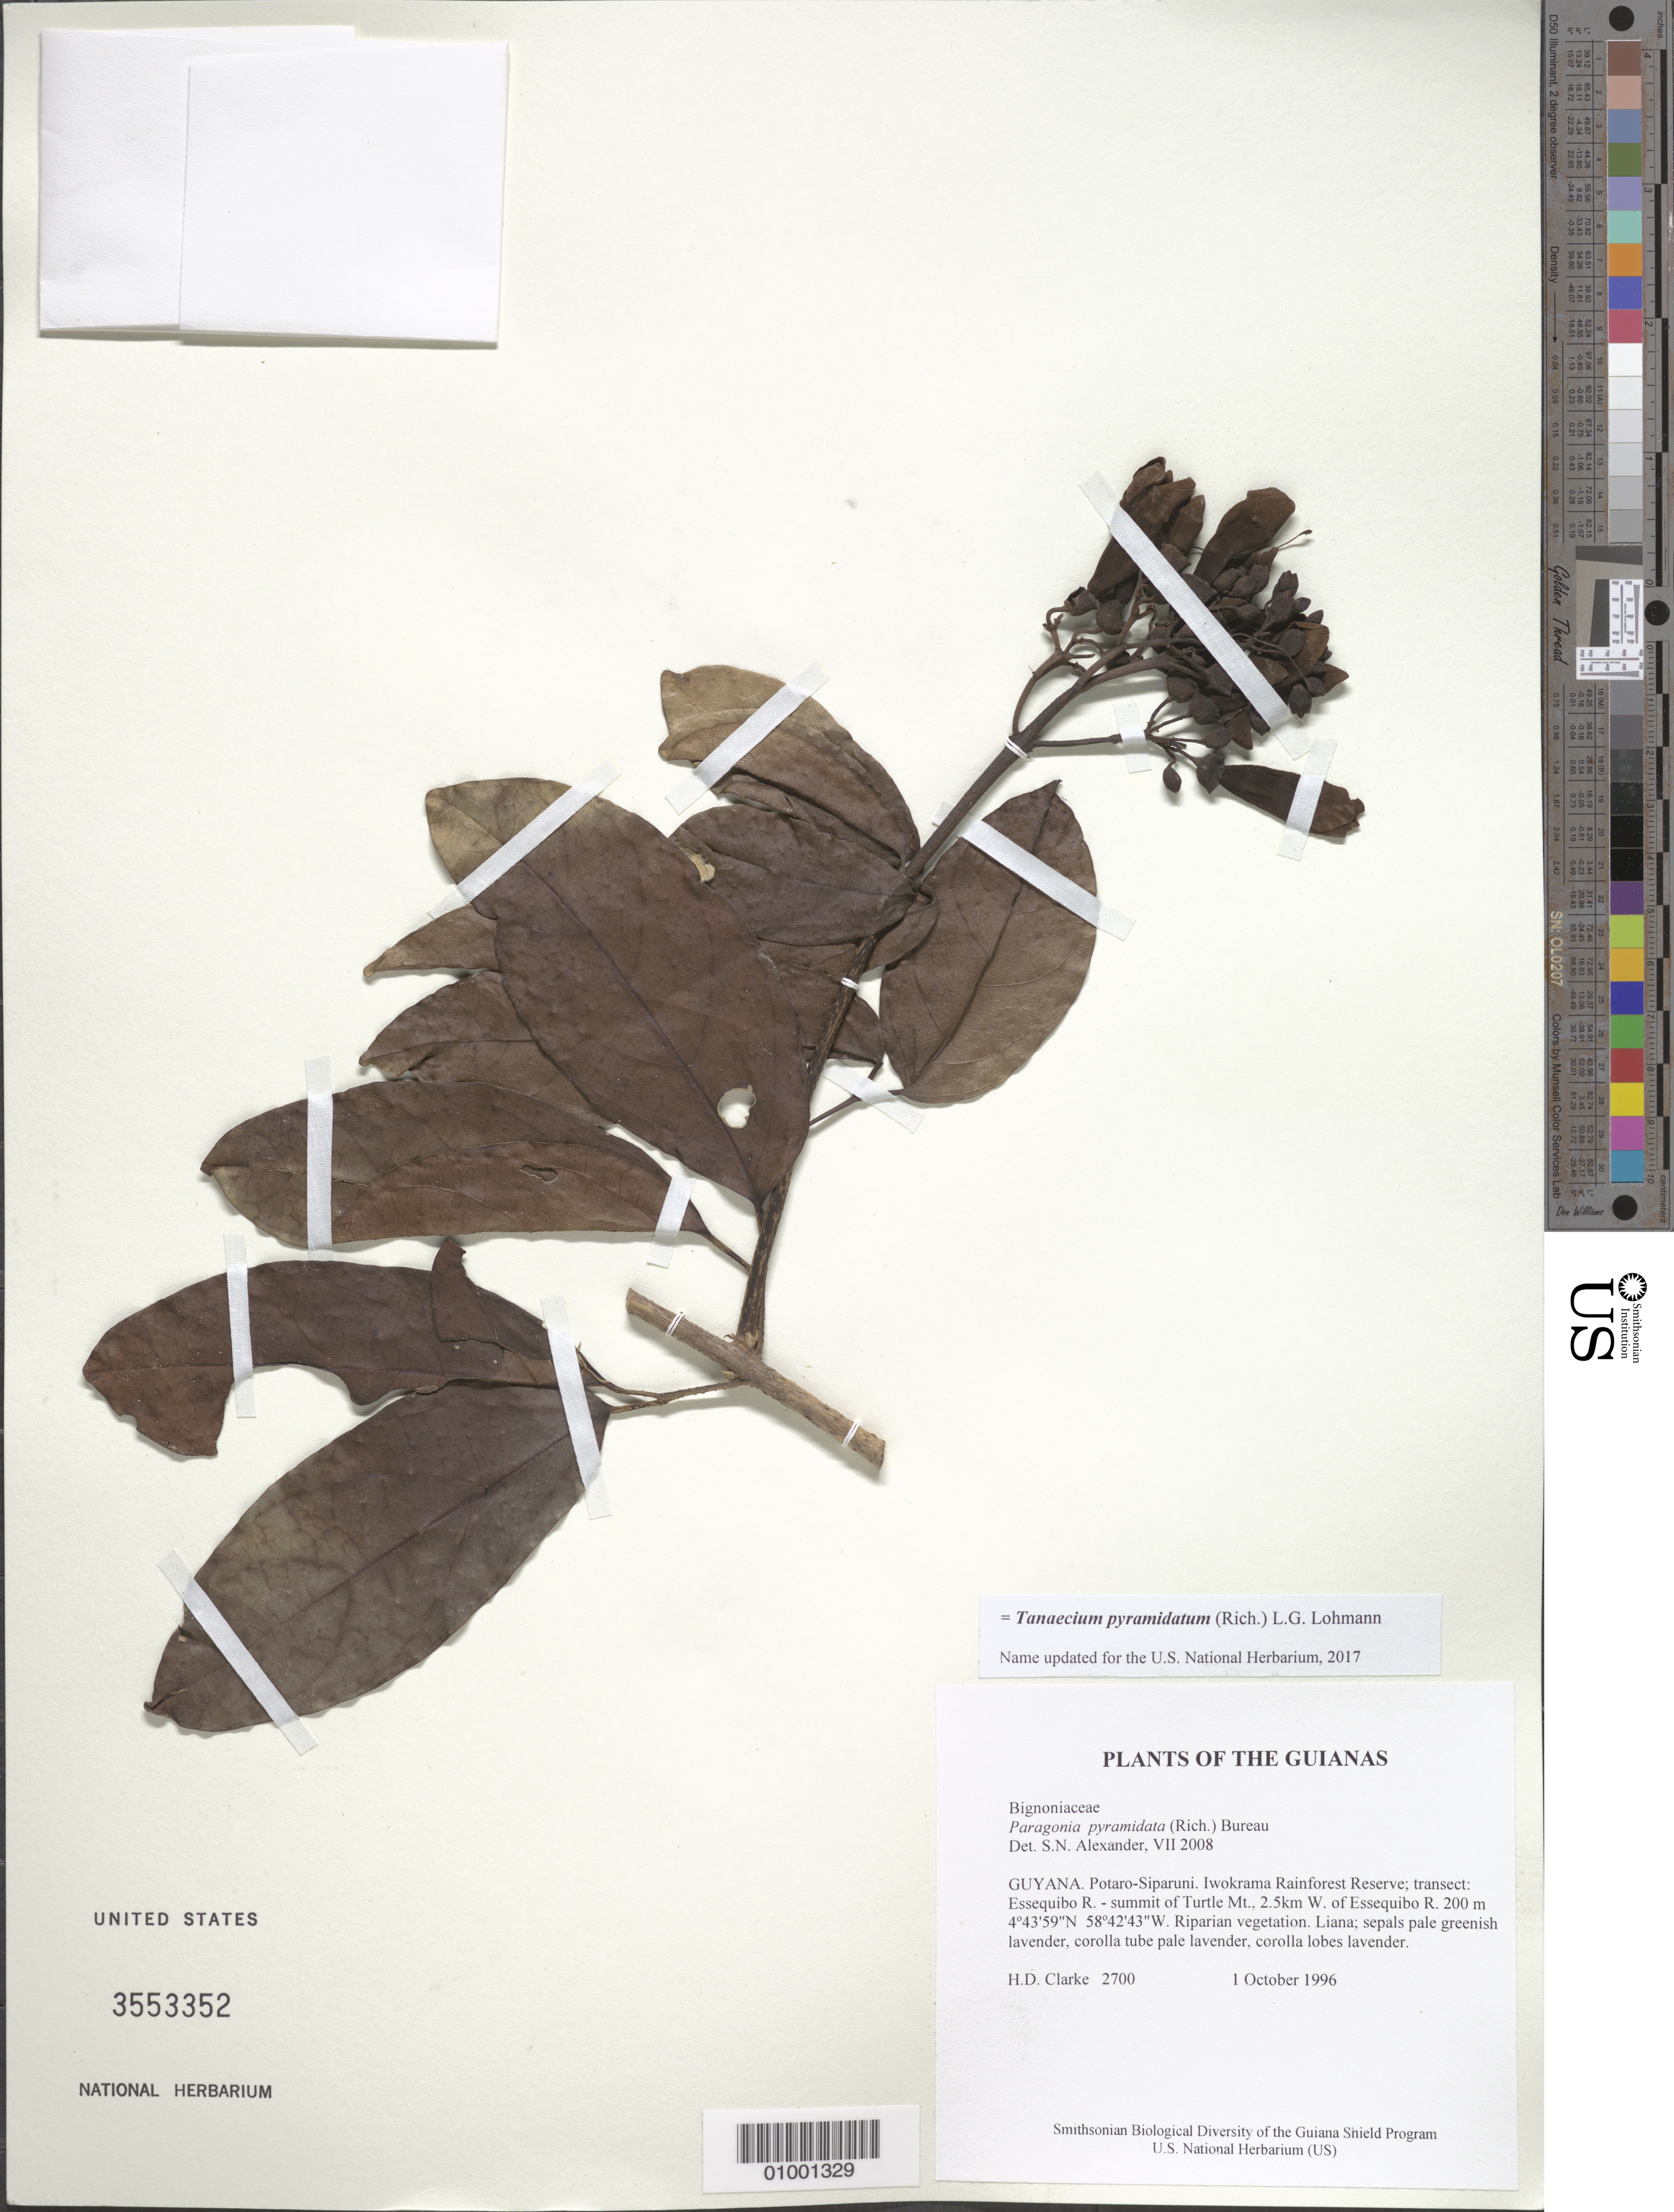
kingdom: Plantae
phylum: Tracheophyta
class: Magnoliopsida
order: Lamiales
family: Bignoniaceae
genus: Tanaecium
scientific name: Tanaecium pyramidatum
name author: (Rich.) L.G. Lohmann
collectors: H. D. Clarke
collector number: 2700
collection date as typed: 1 October 1996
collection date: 1996-10-01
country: Guyana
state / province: Potaro-Siparuni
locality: Iwokrama Rainforest Reserve; transect: Essequibo R. - summit of Turtle Mt., 2.5km W. of Essequibo R.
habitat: Riparian vegetation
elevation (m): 200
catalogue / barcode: US 3553352